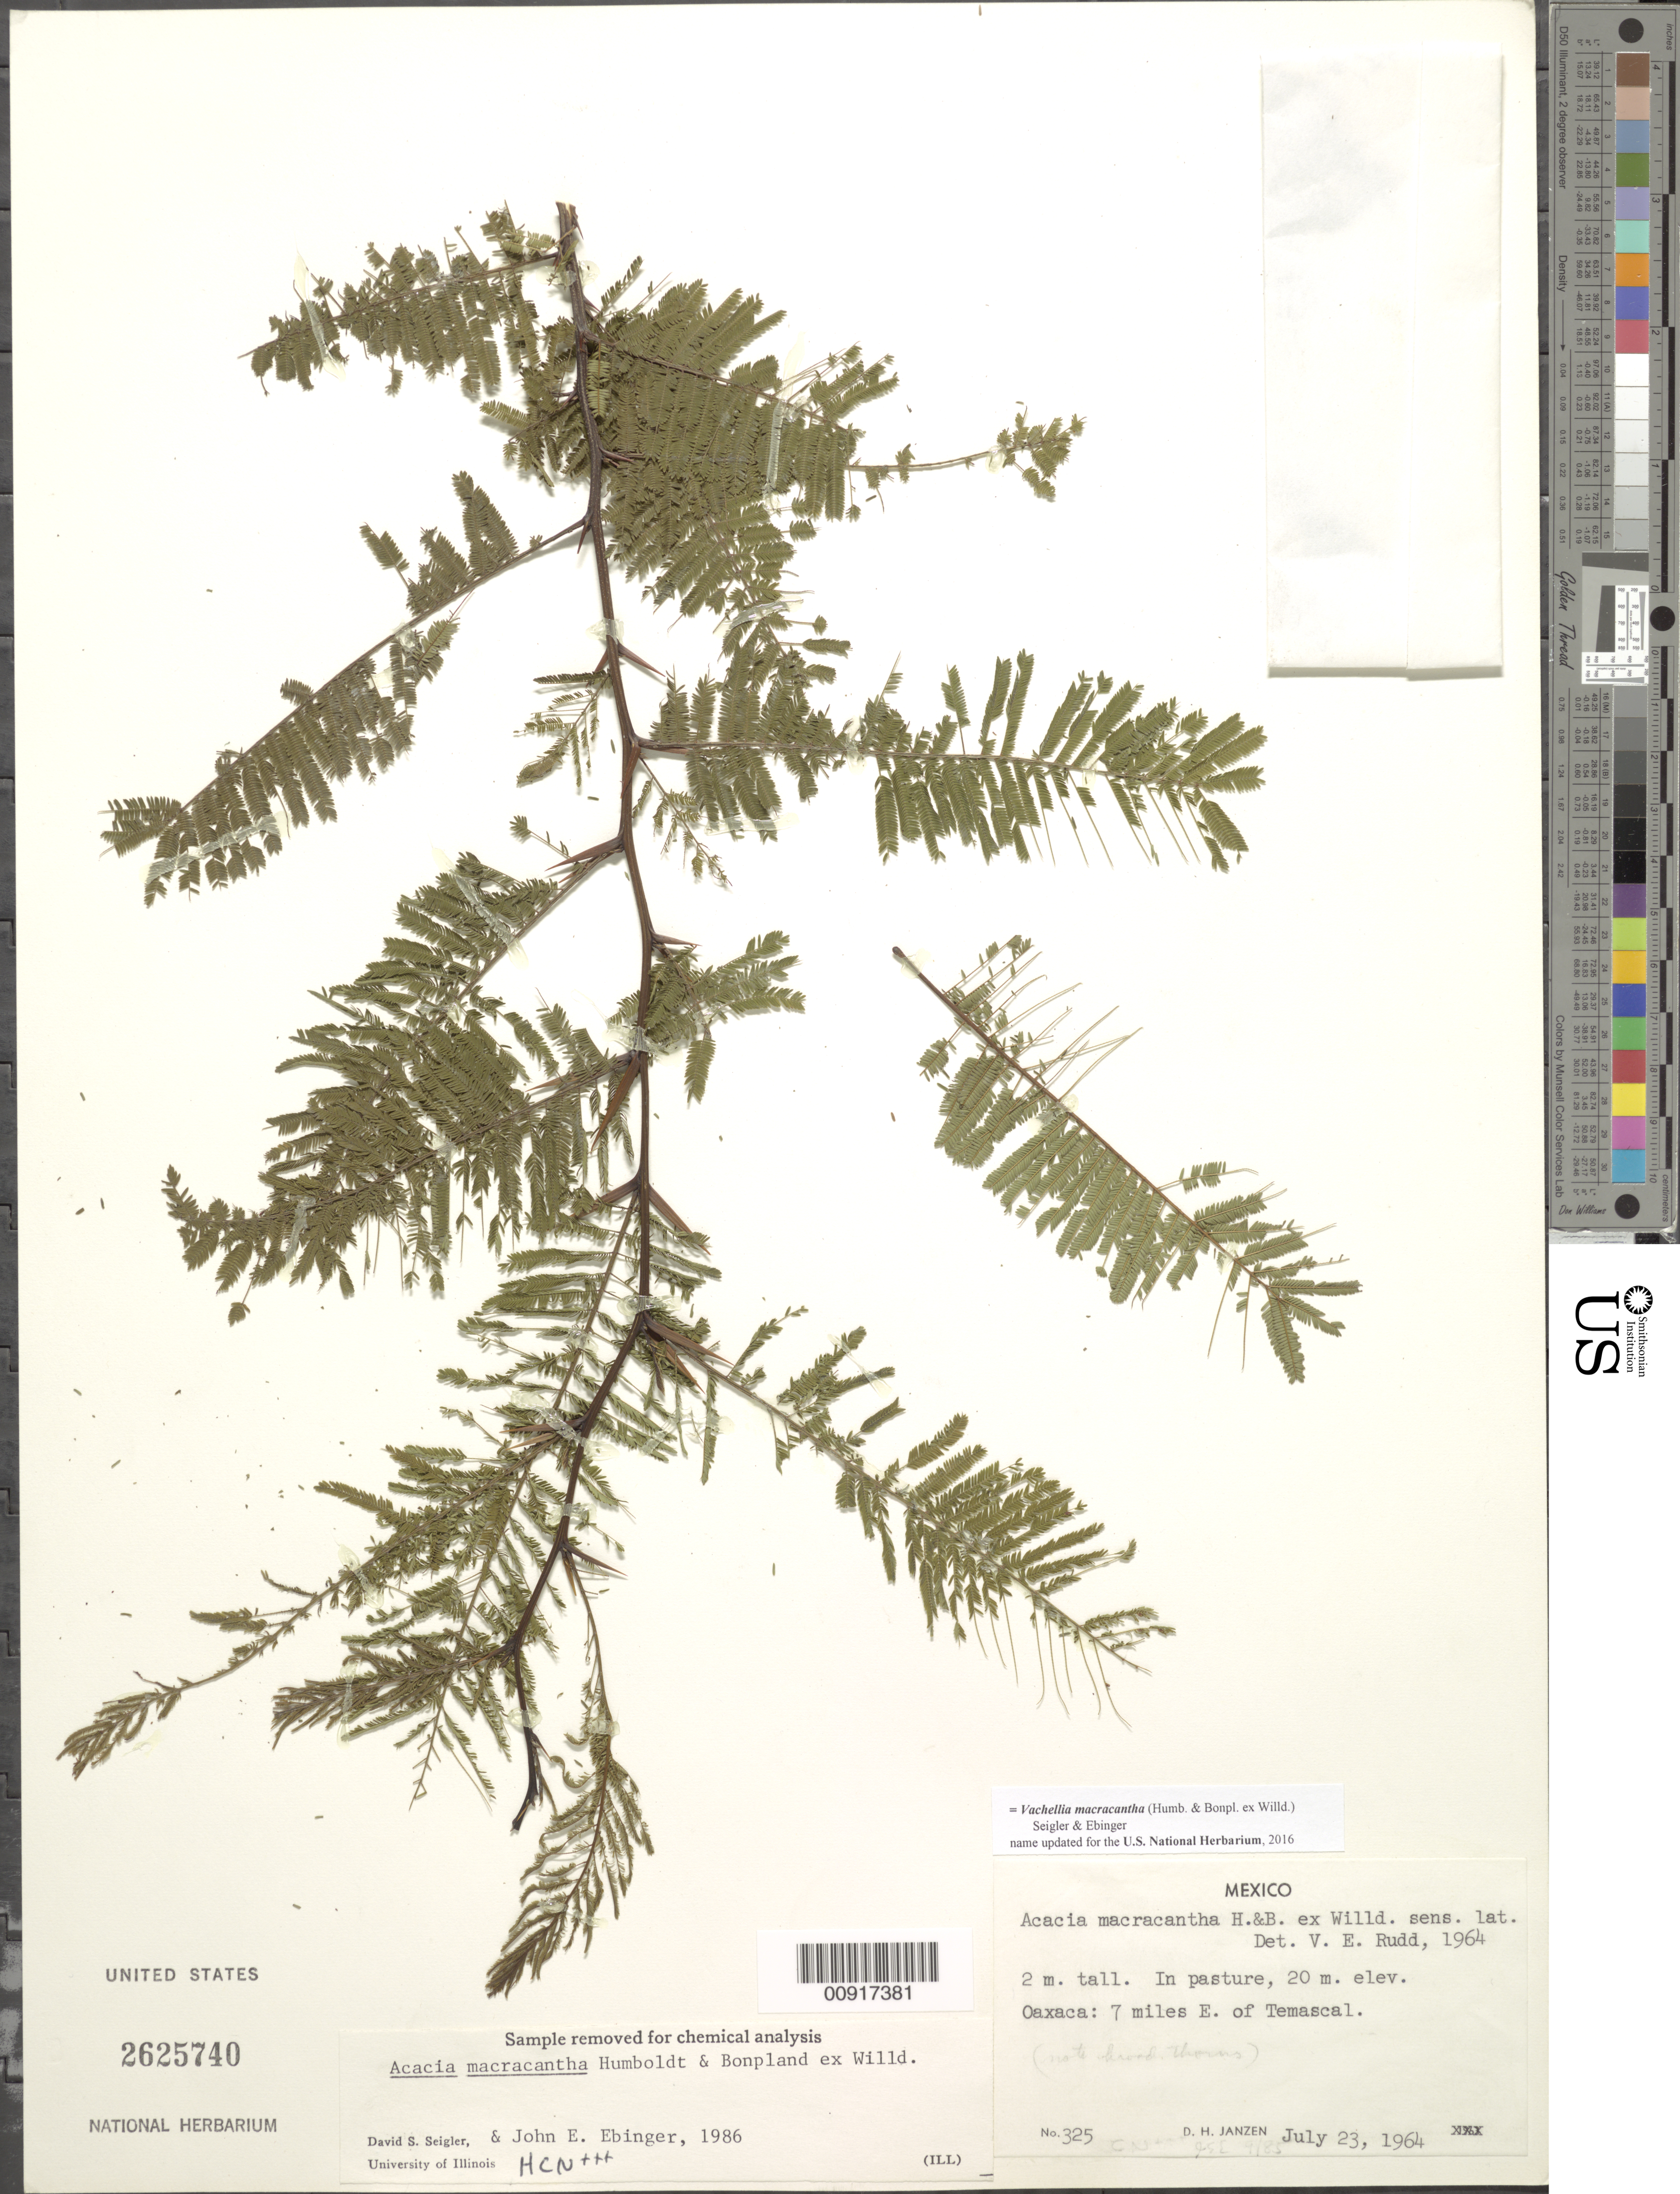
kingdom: Plantae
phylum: Tracheophyta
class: Magnoliopsida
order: Fabales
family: Fabaceae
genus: Vachellia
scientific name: Vachellia macracantha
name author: (Humb. & Bonpl. ex Willd.) Seigler & Ebinger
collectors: D. Janzen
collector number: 325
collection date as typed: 23 Jul 1964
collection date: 1964-07-23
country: Mexico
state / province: Oaxaca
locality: Oaxaca: 7 mi. E of Temascal.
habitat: In pasture.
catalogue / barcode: US 2625740